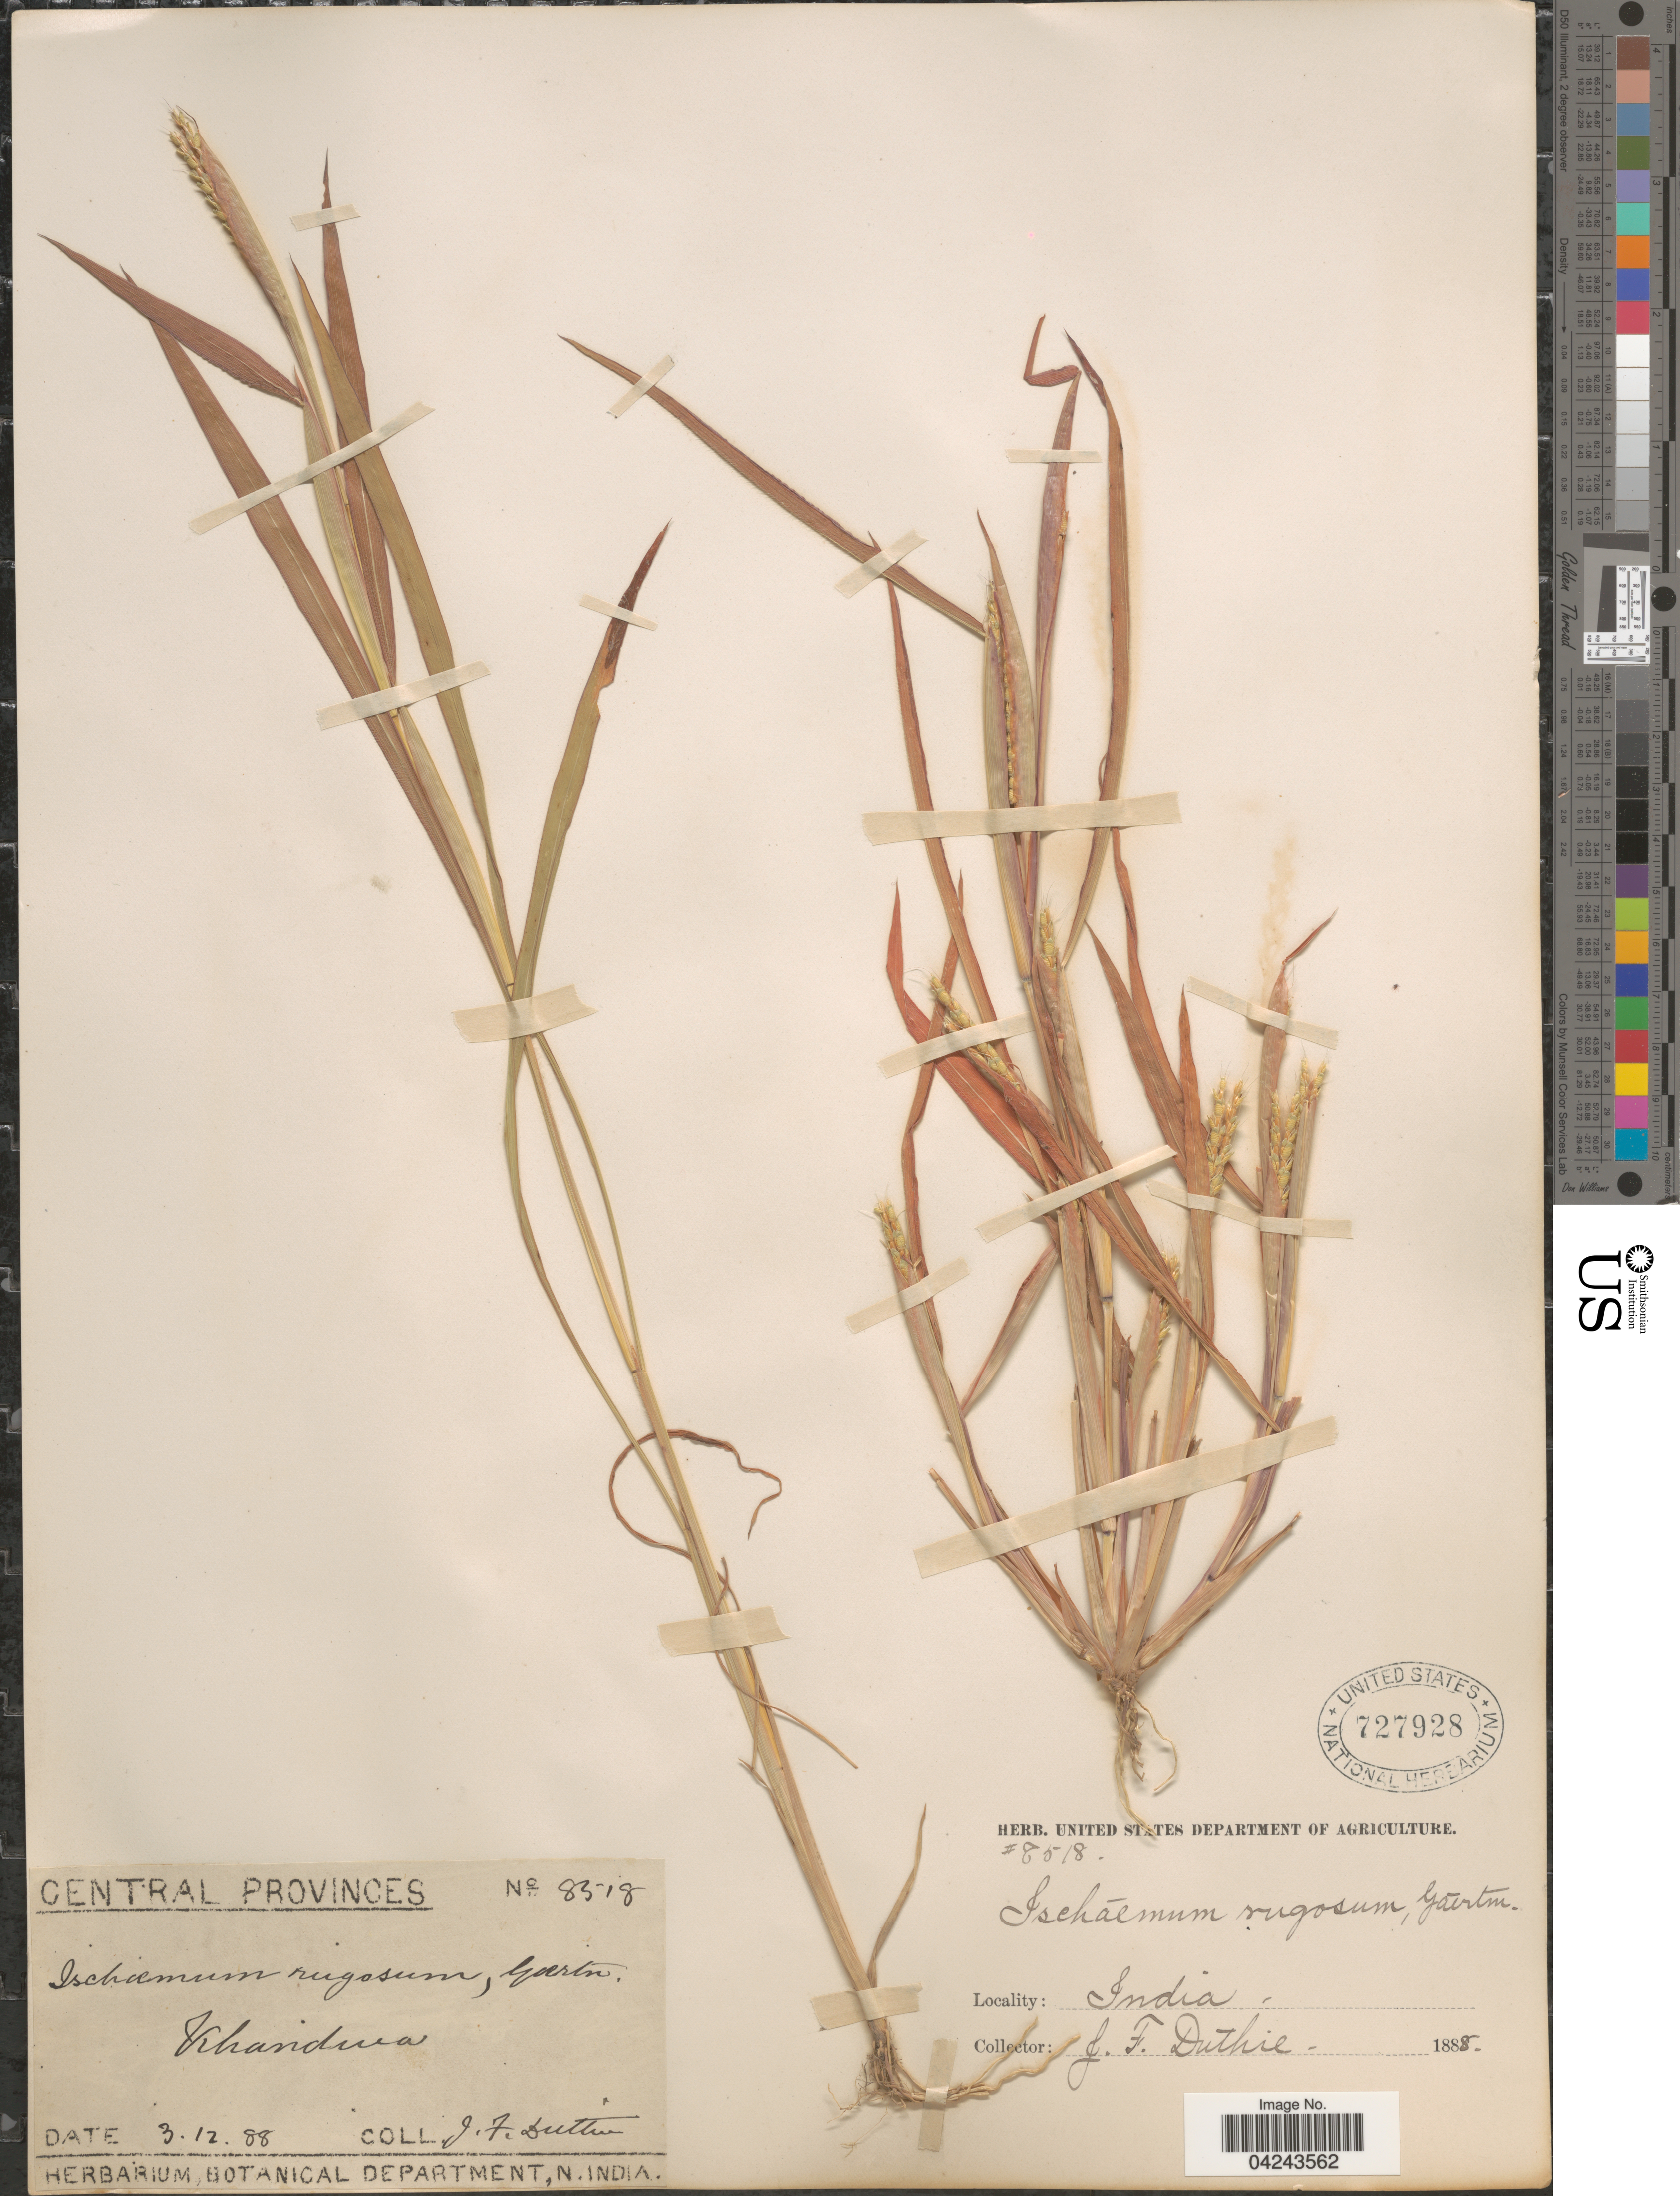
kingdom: Plantae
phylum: Tracheophyta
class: Liliopsida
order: Poales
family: Poaceae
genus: Ischaemum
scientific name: Ischaemum rugosum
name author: Salisb.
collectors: J. F. Duthie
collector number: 8518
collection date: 1888-12-03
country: India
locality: Central Provinces. Khandwa.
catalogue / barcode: US 727928